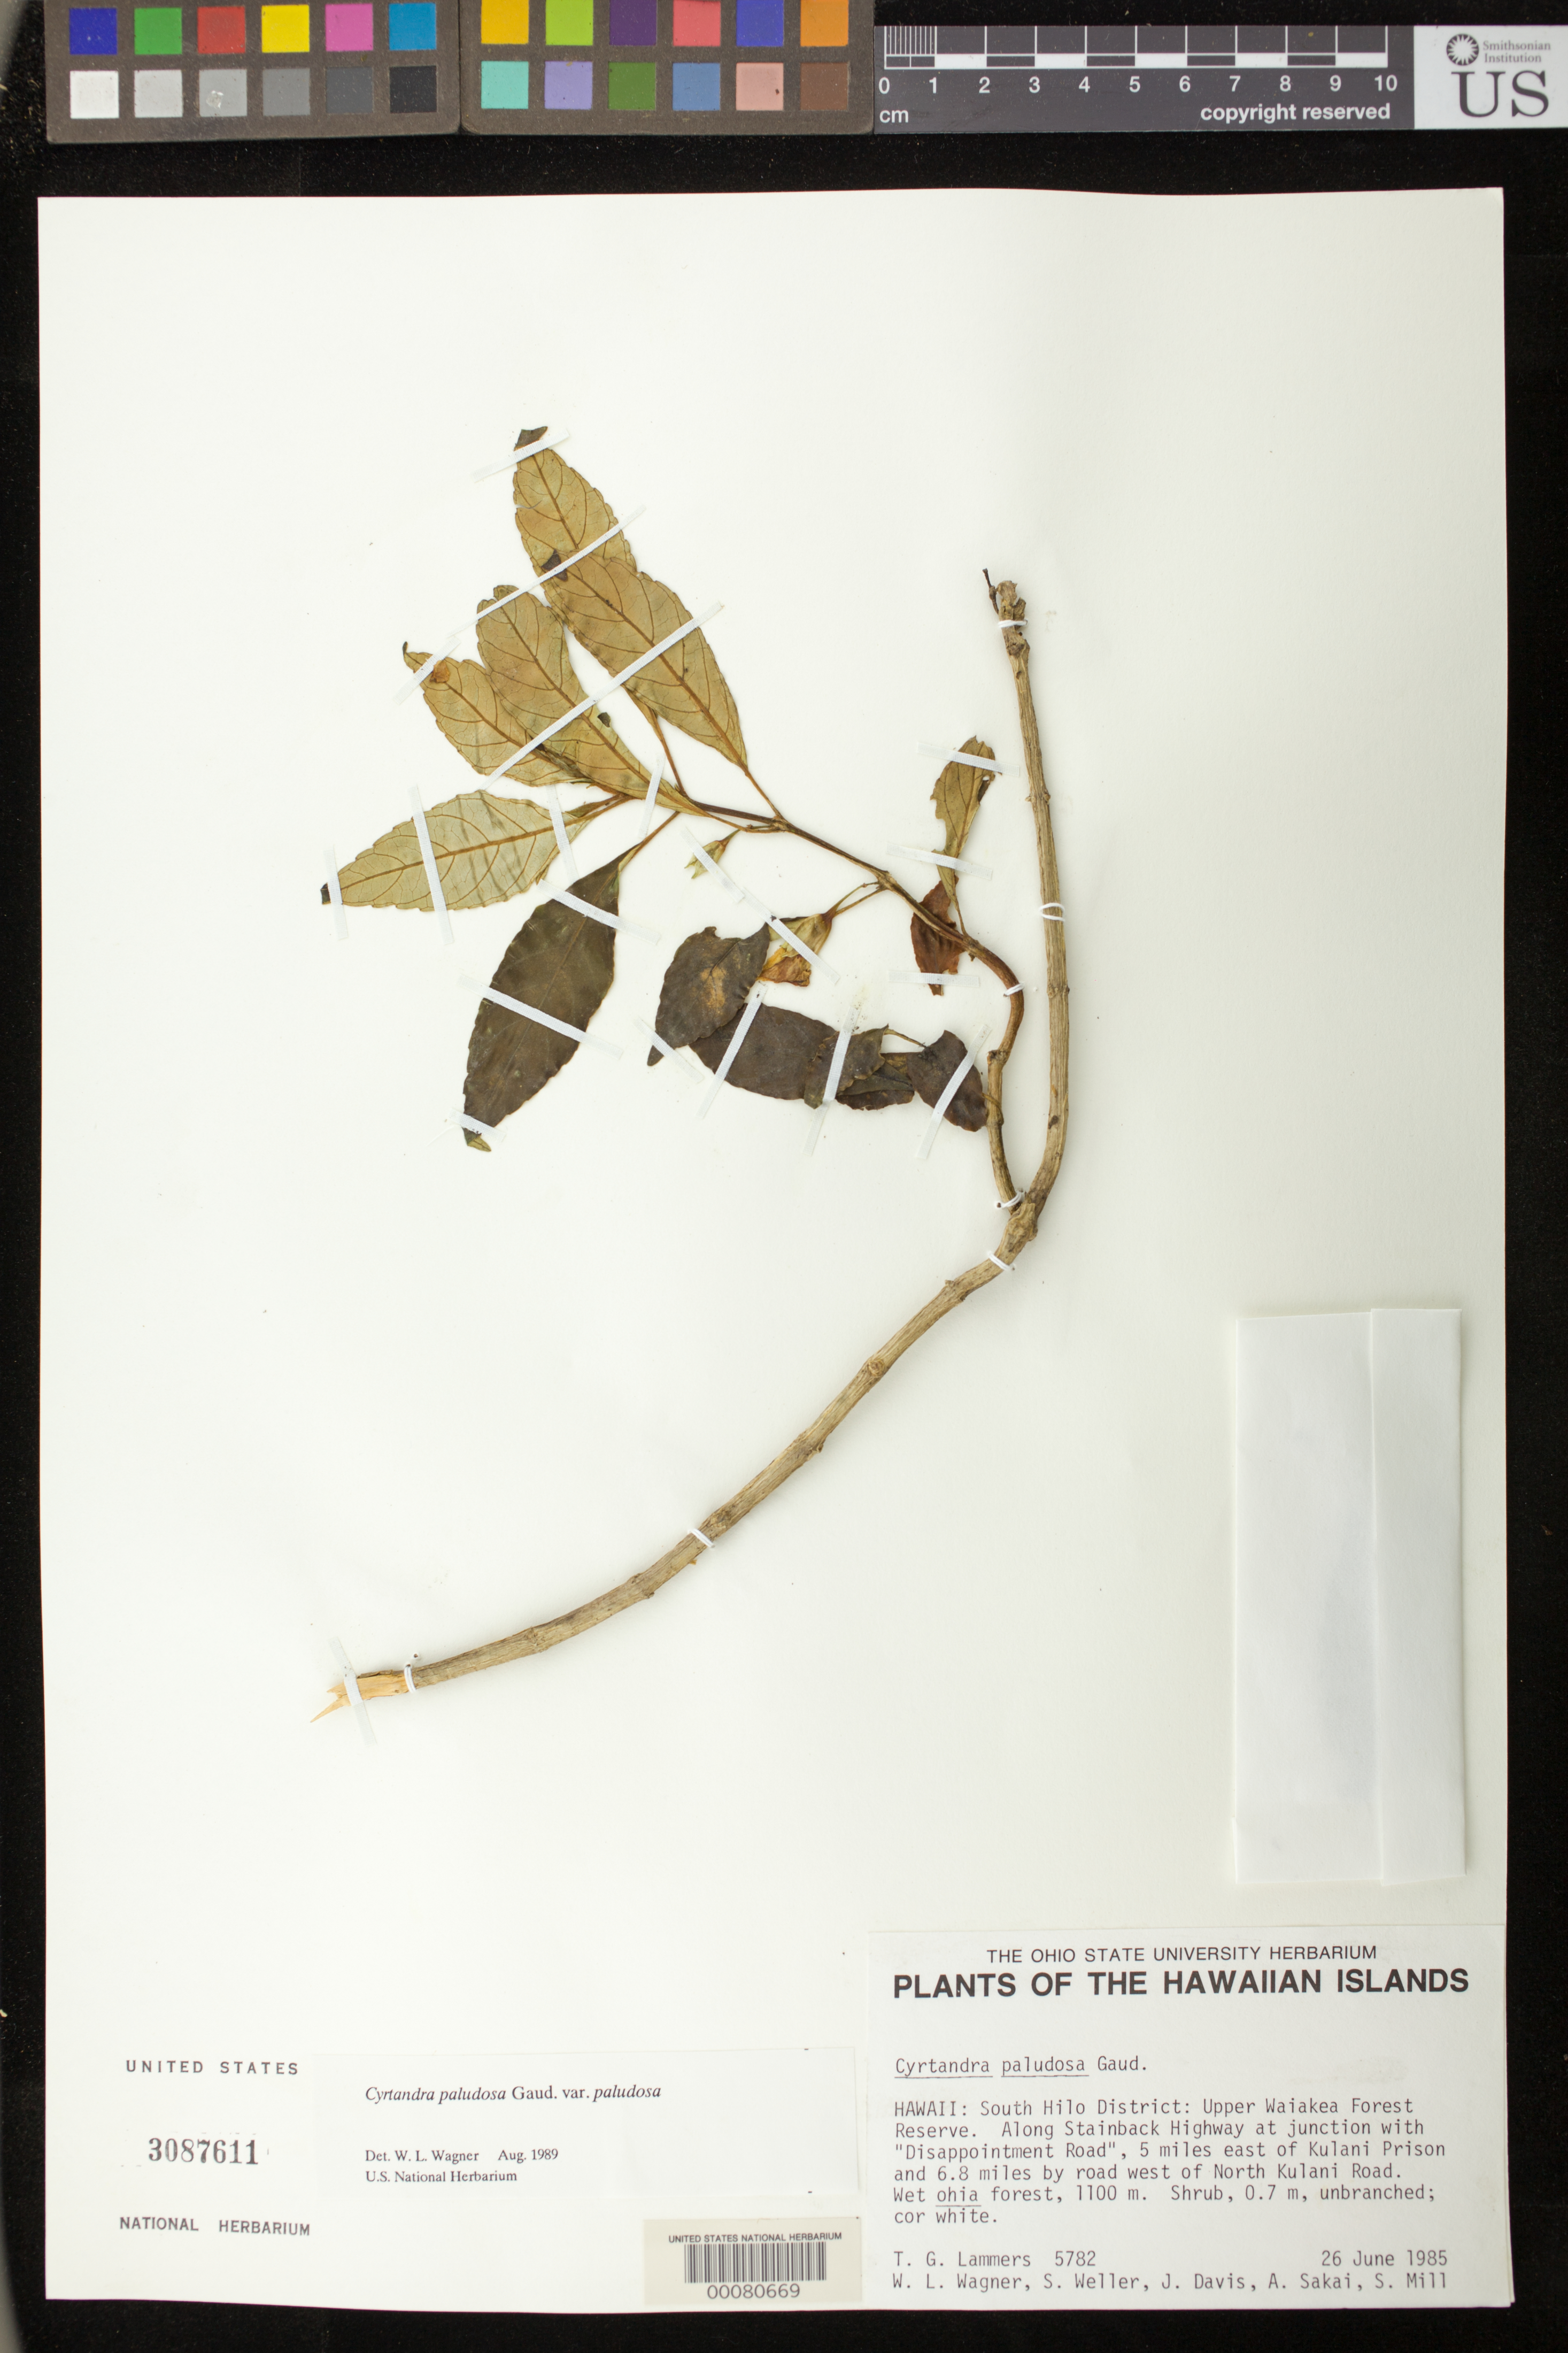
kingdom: Plantae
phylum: Tracheophyta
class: Magnoliopsida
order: Lamiales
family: Gesneriaceae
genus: Cyrtandra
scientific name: Cyrtandra paludosa var. paludosa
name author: Gaudich.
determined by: Wagner, W. L., (BOT), Smithsonian Institution - National Museum of Natural History (UNITED STATES)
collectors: T. G. Lammers & et al.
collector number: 5782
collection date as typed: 26 Jun 1985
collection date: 1985-06-26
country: United States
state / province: Hawaii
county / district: Hawaii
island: Hawaii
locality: S Hilo dist, upper Waiakea forest reserve, along Stainback hwy, 5 mi E of Kulani Prison and 6.8 mi by road W of N Kulani road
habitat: Wet ohia forest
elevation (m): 1100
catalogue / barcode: US 3087611